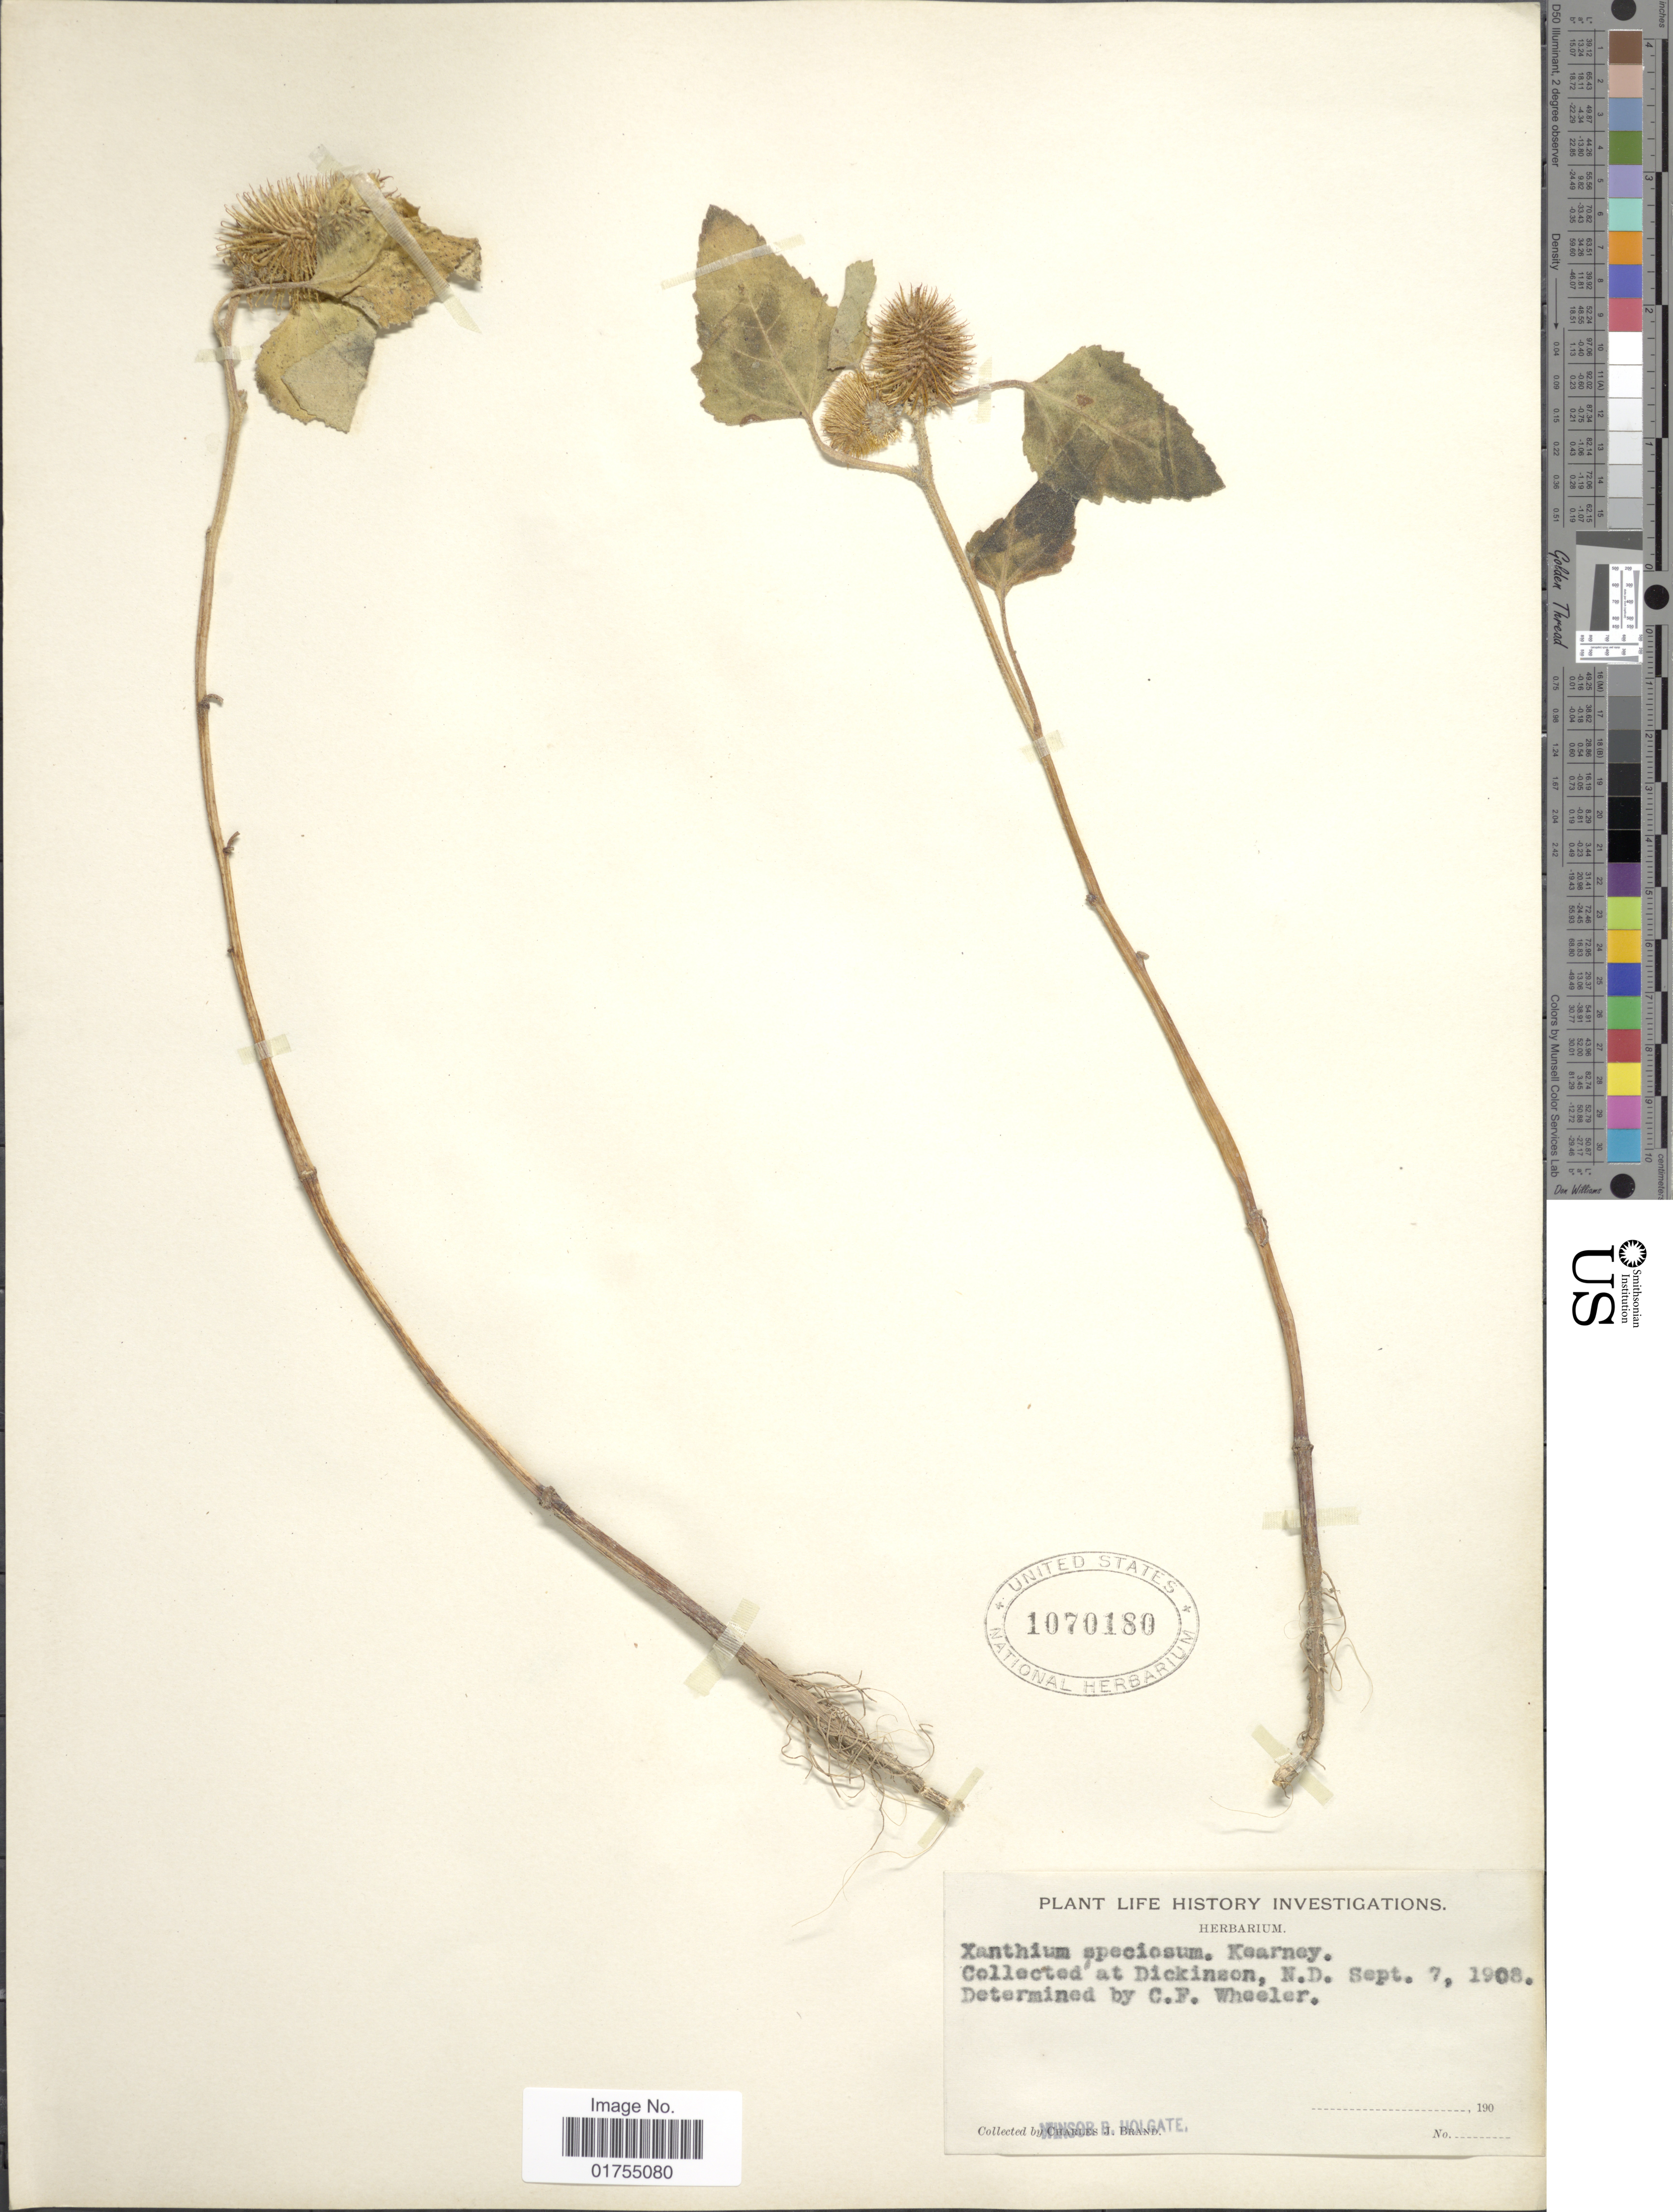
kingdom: Plantae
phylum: Tracheophyta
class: Magnoliopsida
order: Asterales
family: Asteraceae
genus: Xanthium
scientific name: Xanthium speciosum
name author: Kearney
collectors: W. Holgate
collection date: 1908-09-07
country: United States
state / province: North Dakota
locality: Dickinson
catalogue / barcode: US 1070180